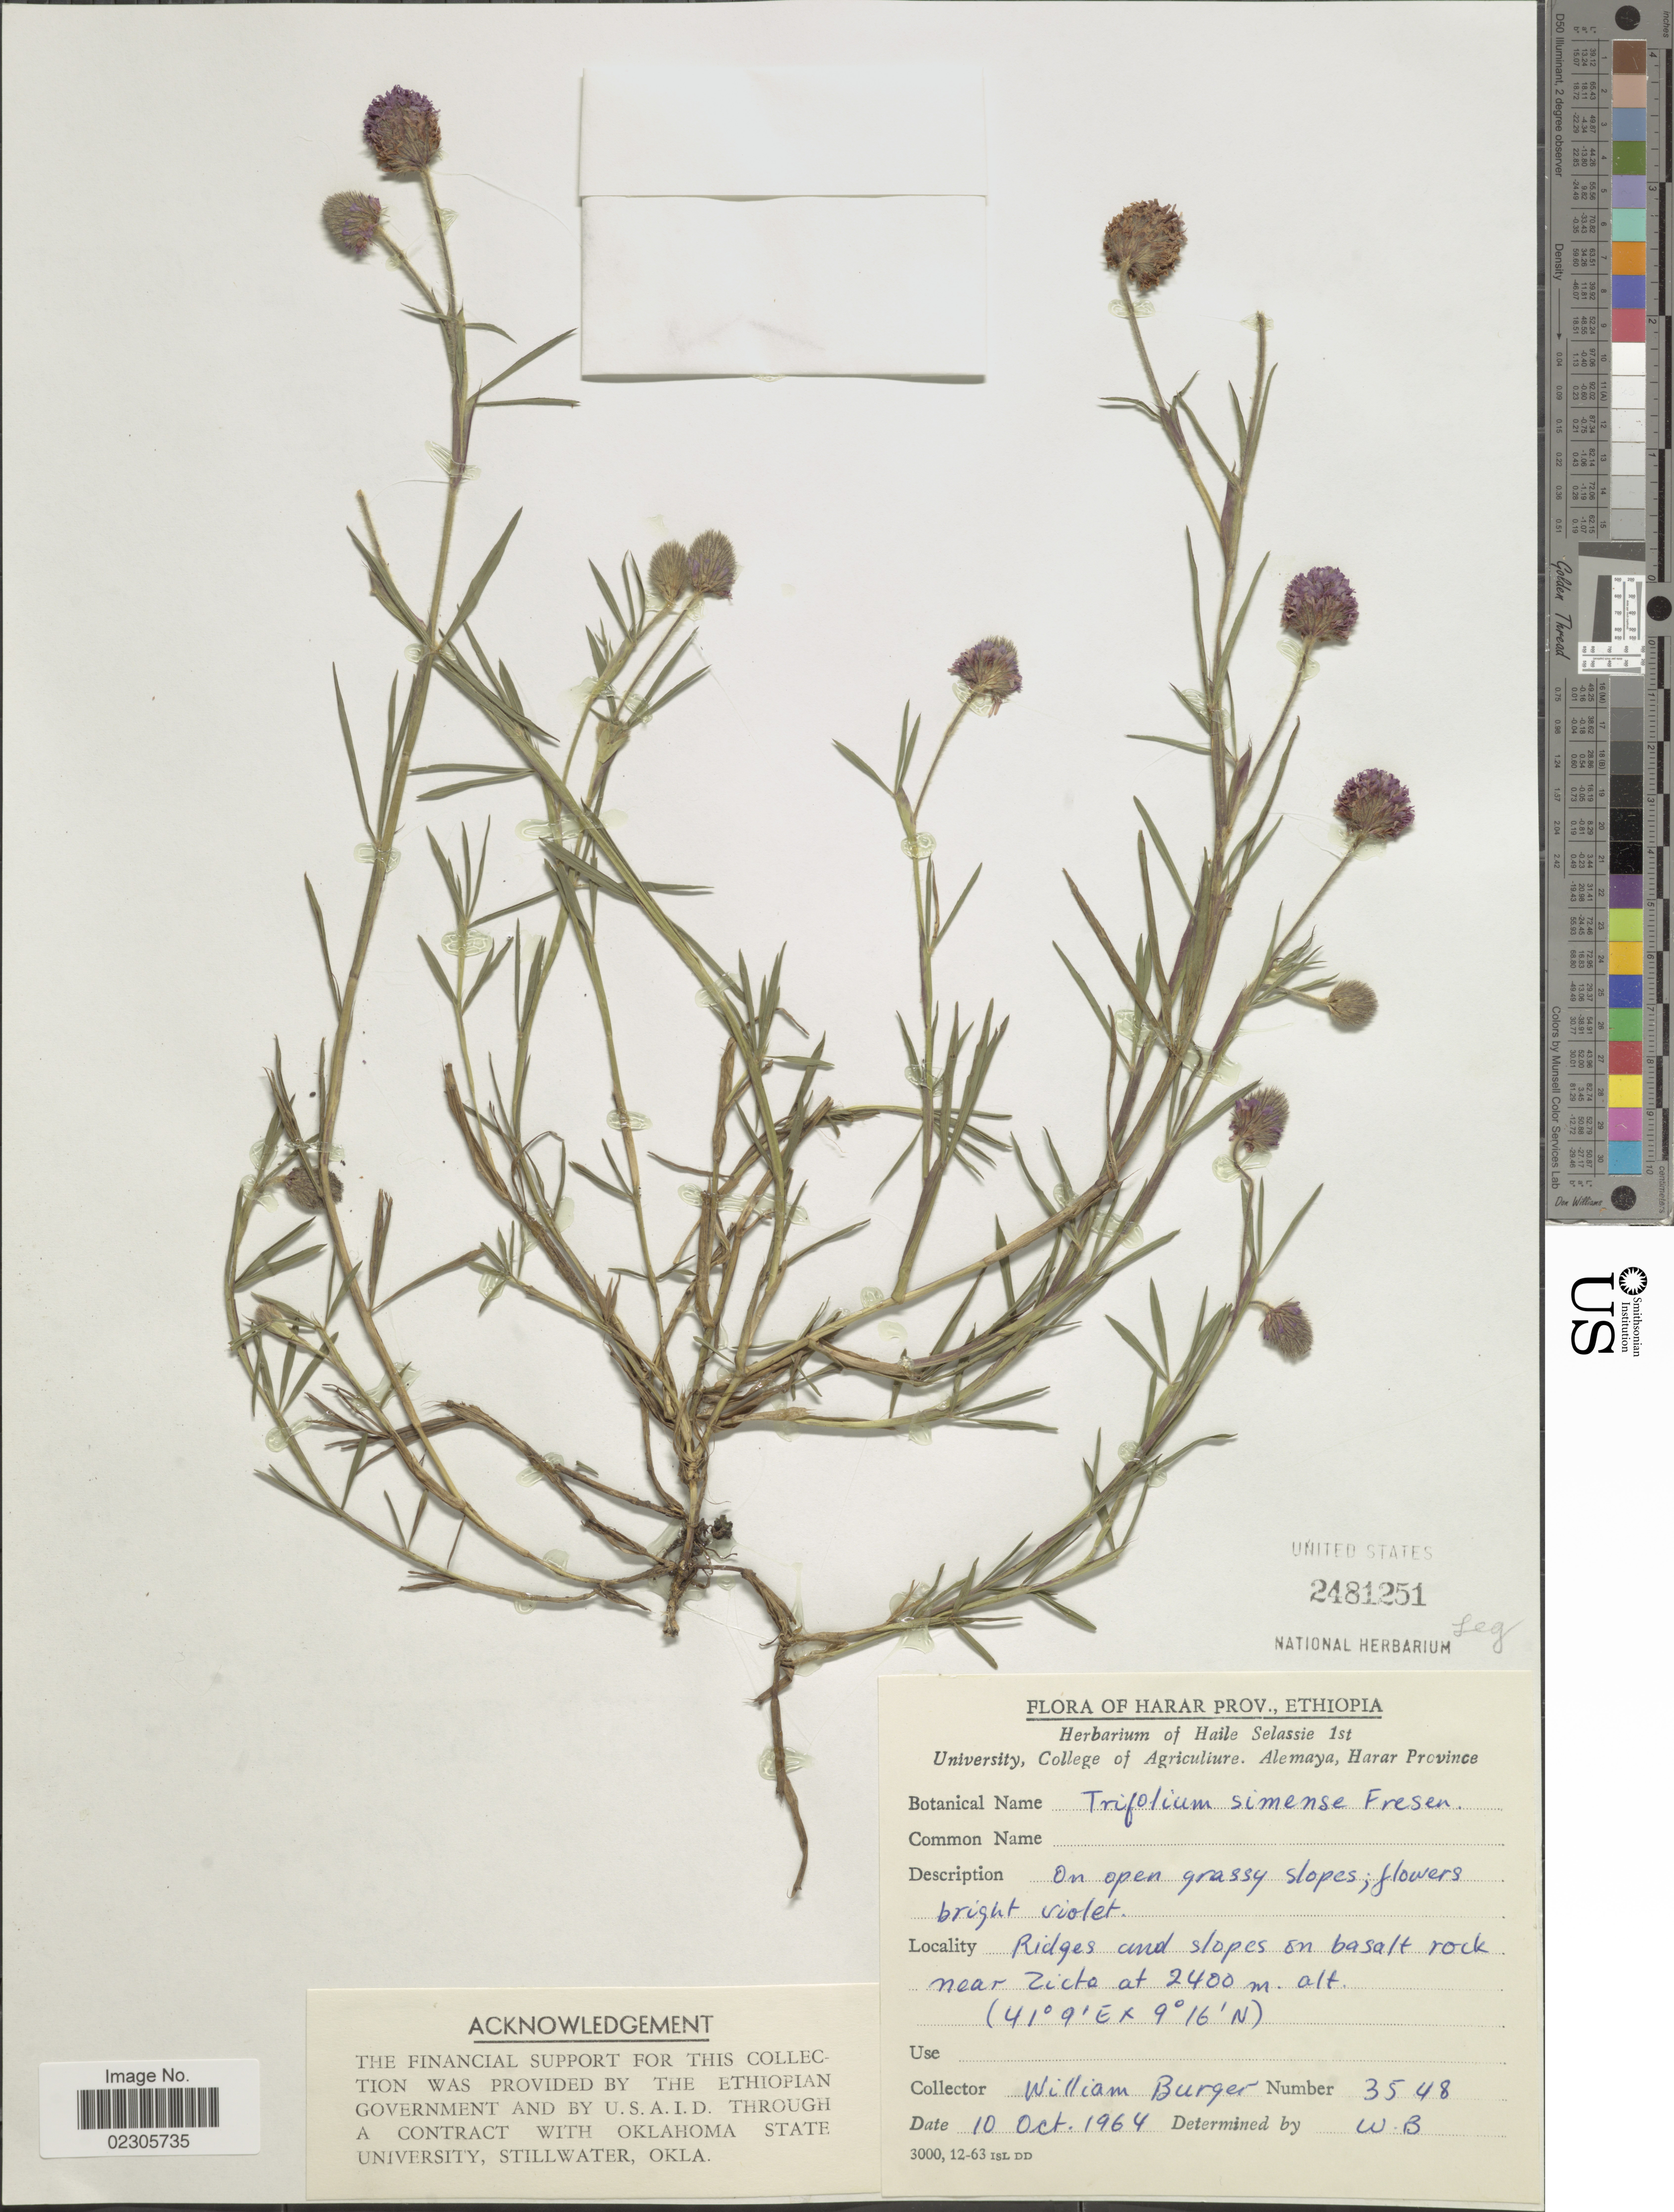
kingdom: Plantae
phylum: Tracheophyta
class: Magnoliopsida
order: Fabales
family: Fabaceae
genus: Trifolium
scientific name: Trifolium simense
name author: Fresen.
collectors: W. Burger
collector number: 3548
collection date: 1964-10-10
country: Eritrea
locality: Harar Prov., Ridges and slopes on basalt rock near Zicta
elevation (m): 2400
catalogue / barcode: US 2481251